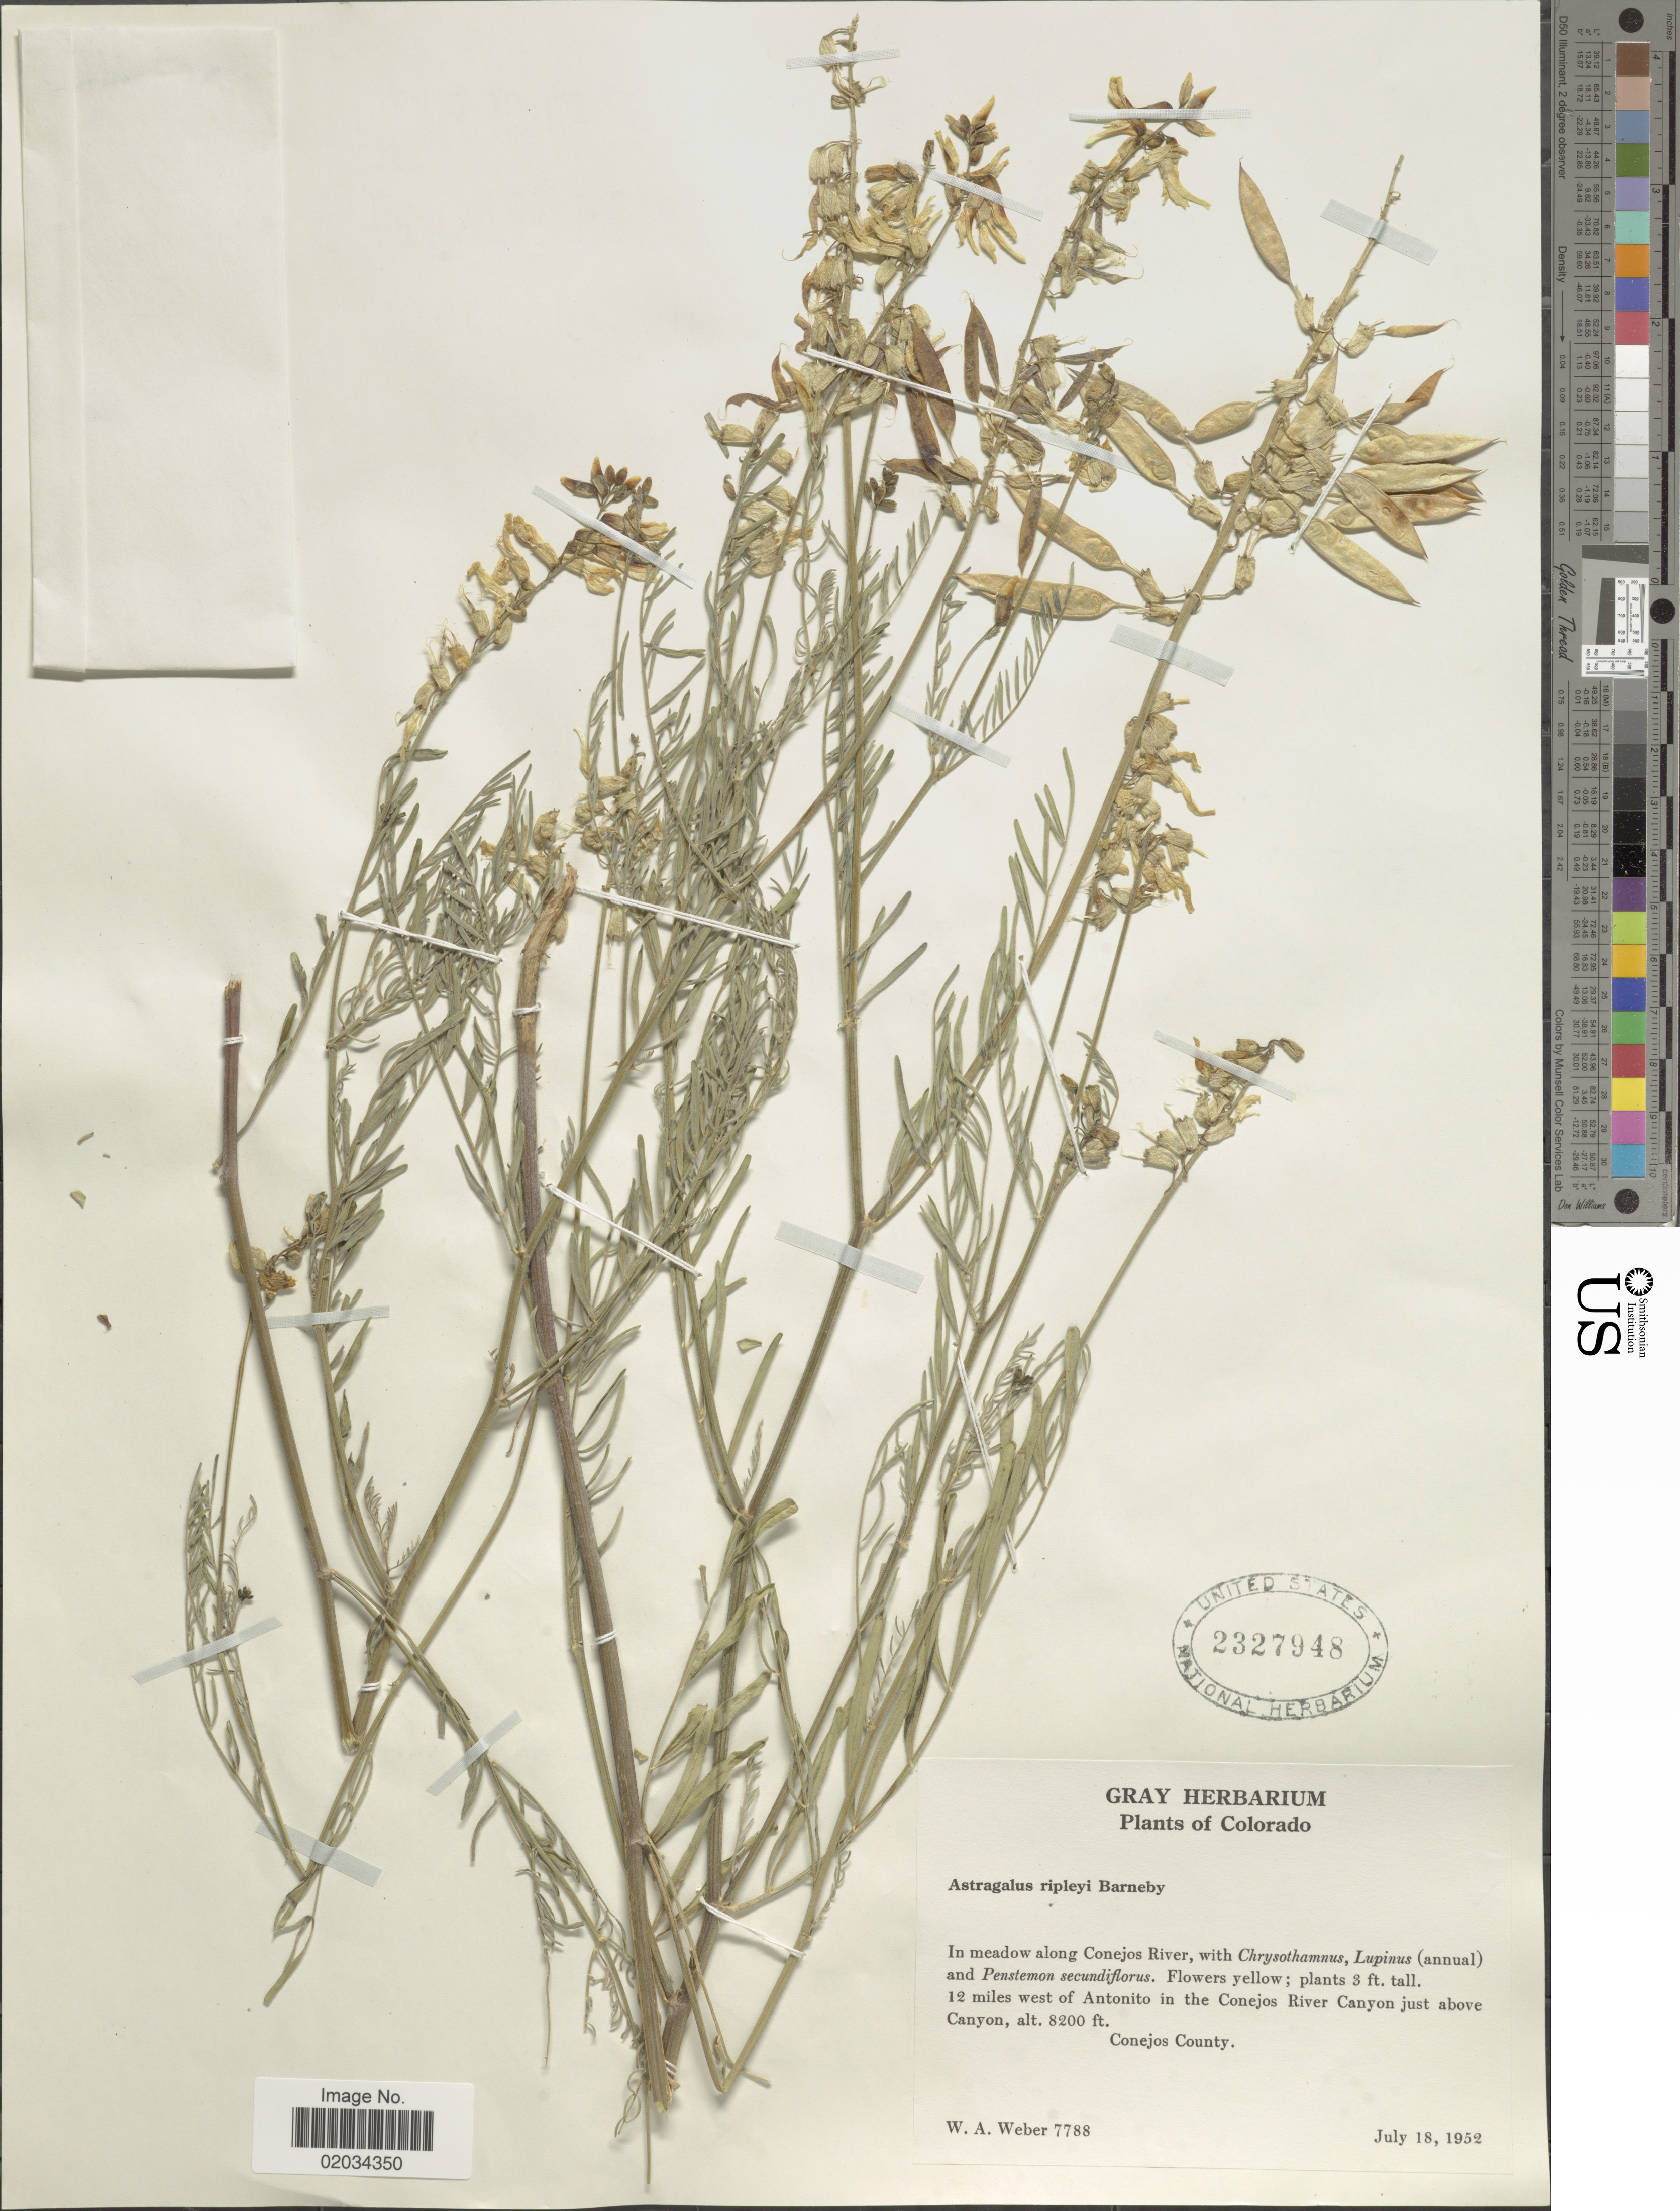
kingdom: Plantae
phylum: Tracheophyta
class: Magnoliopsida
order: Fabales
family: Fabaceae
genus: Astragalus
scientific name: Astragalus ripleyi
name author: Barneby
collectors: W. A. Weber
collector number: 7788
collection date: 1952-07-18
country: United States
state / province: Colorado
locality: Along Conejos River, 12 miles west of Antonito in the Conejos River Canyon just above Canyon, Conejos County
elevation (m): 2499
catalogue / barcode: US 3237948